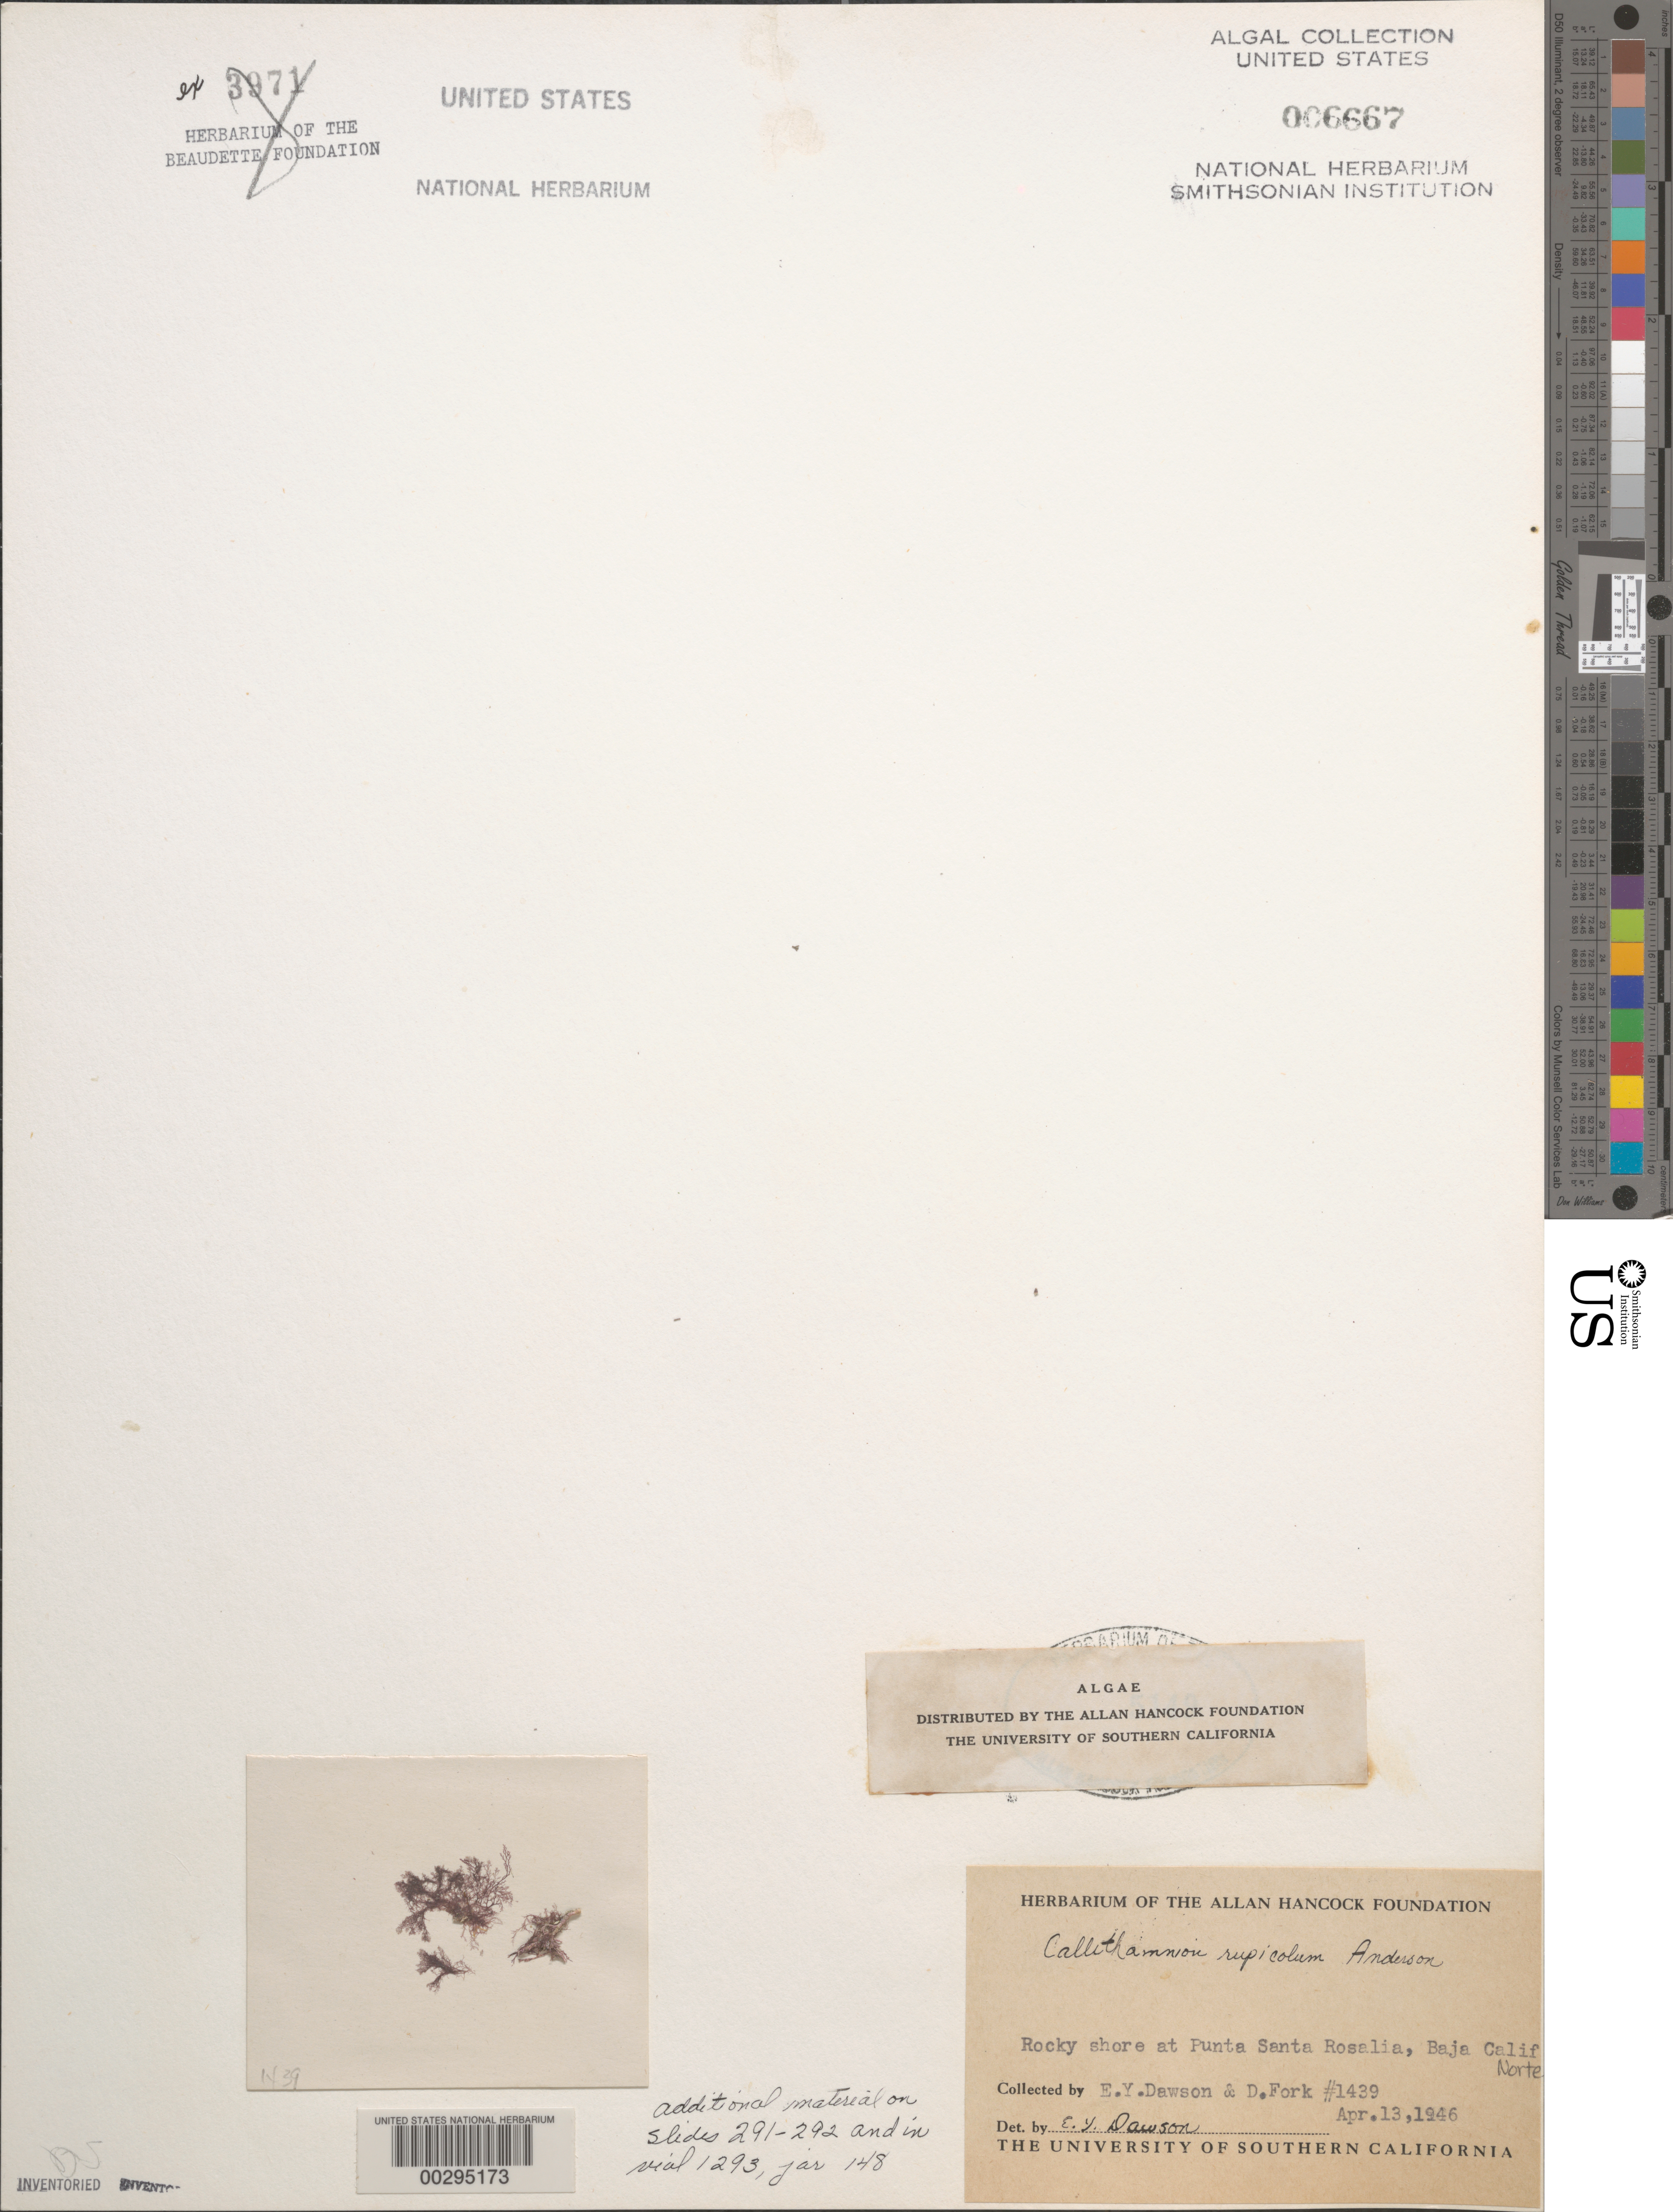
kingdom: Plantae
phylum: Rhodophyta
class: Florideophyceae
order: Ceramiales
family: Callithamniaceae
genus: Callithamnion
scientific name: Callithamnion rupicolum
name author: (C.L. Anderson) C.L. Anderson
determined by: Dawson, E. Y.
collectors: E. Y. Dawson & D. Fork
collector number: EYD 1439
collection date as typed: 13 Apr 1946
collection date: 1946-04-13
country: Mexico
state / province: Baja California Sur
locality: Punta Santa Rosalia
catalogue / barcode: US 6667